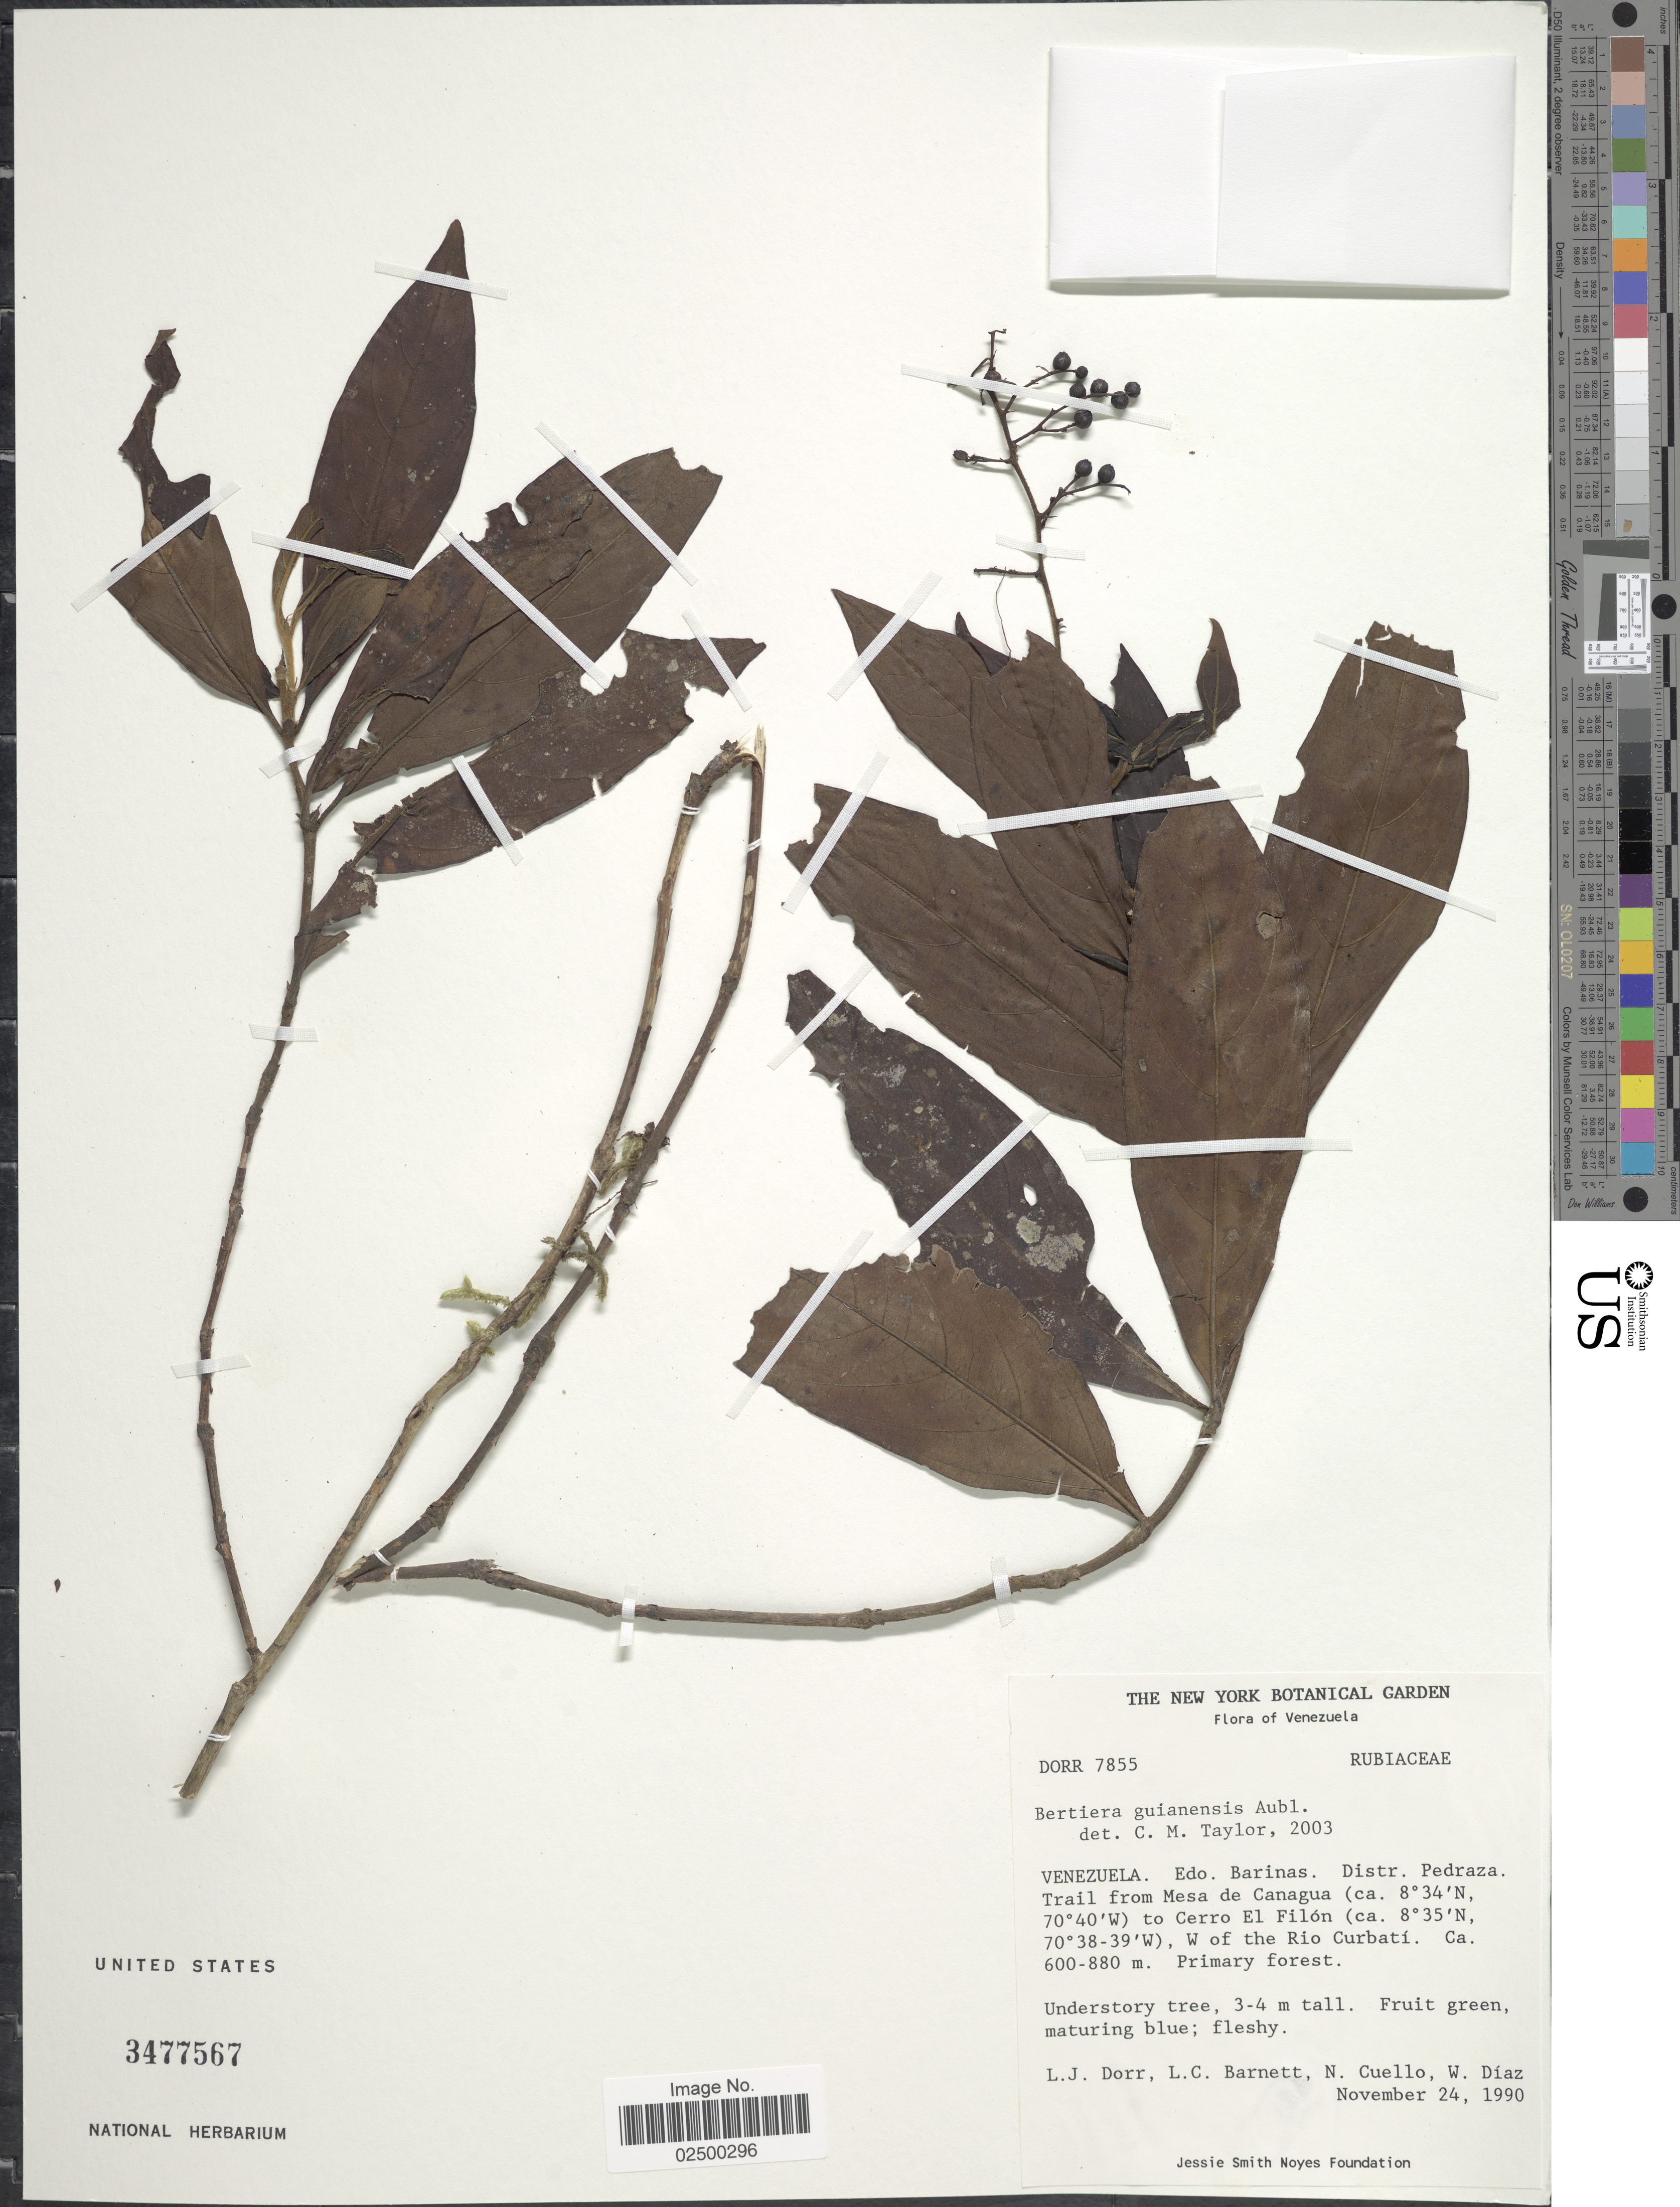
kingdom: Plantae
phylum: Tracheophyta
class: Magnoliopsida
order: Gentianales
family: Rubiaceae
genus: Bertiera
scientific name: Bertiera guianensis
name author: Aubl.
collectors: L. J. Dorr, L. C. Barnett, N. L. Cuello & W. Díaz P.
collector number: DORR7855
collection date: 1990-11-24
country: Venezuela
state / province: Barinas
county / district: Pedraza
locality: Trail from Mesa de Canagua to Cerro El Filón, W of the Rio Curbatí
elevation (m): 600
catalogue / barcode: US 3477567